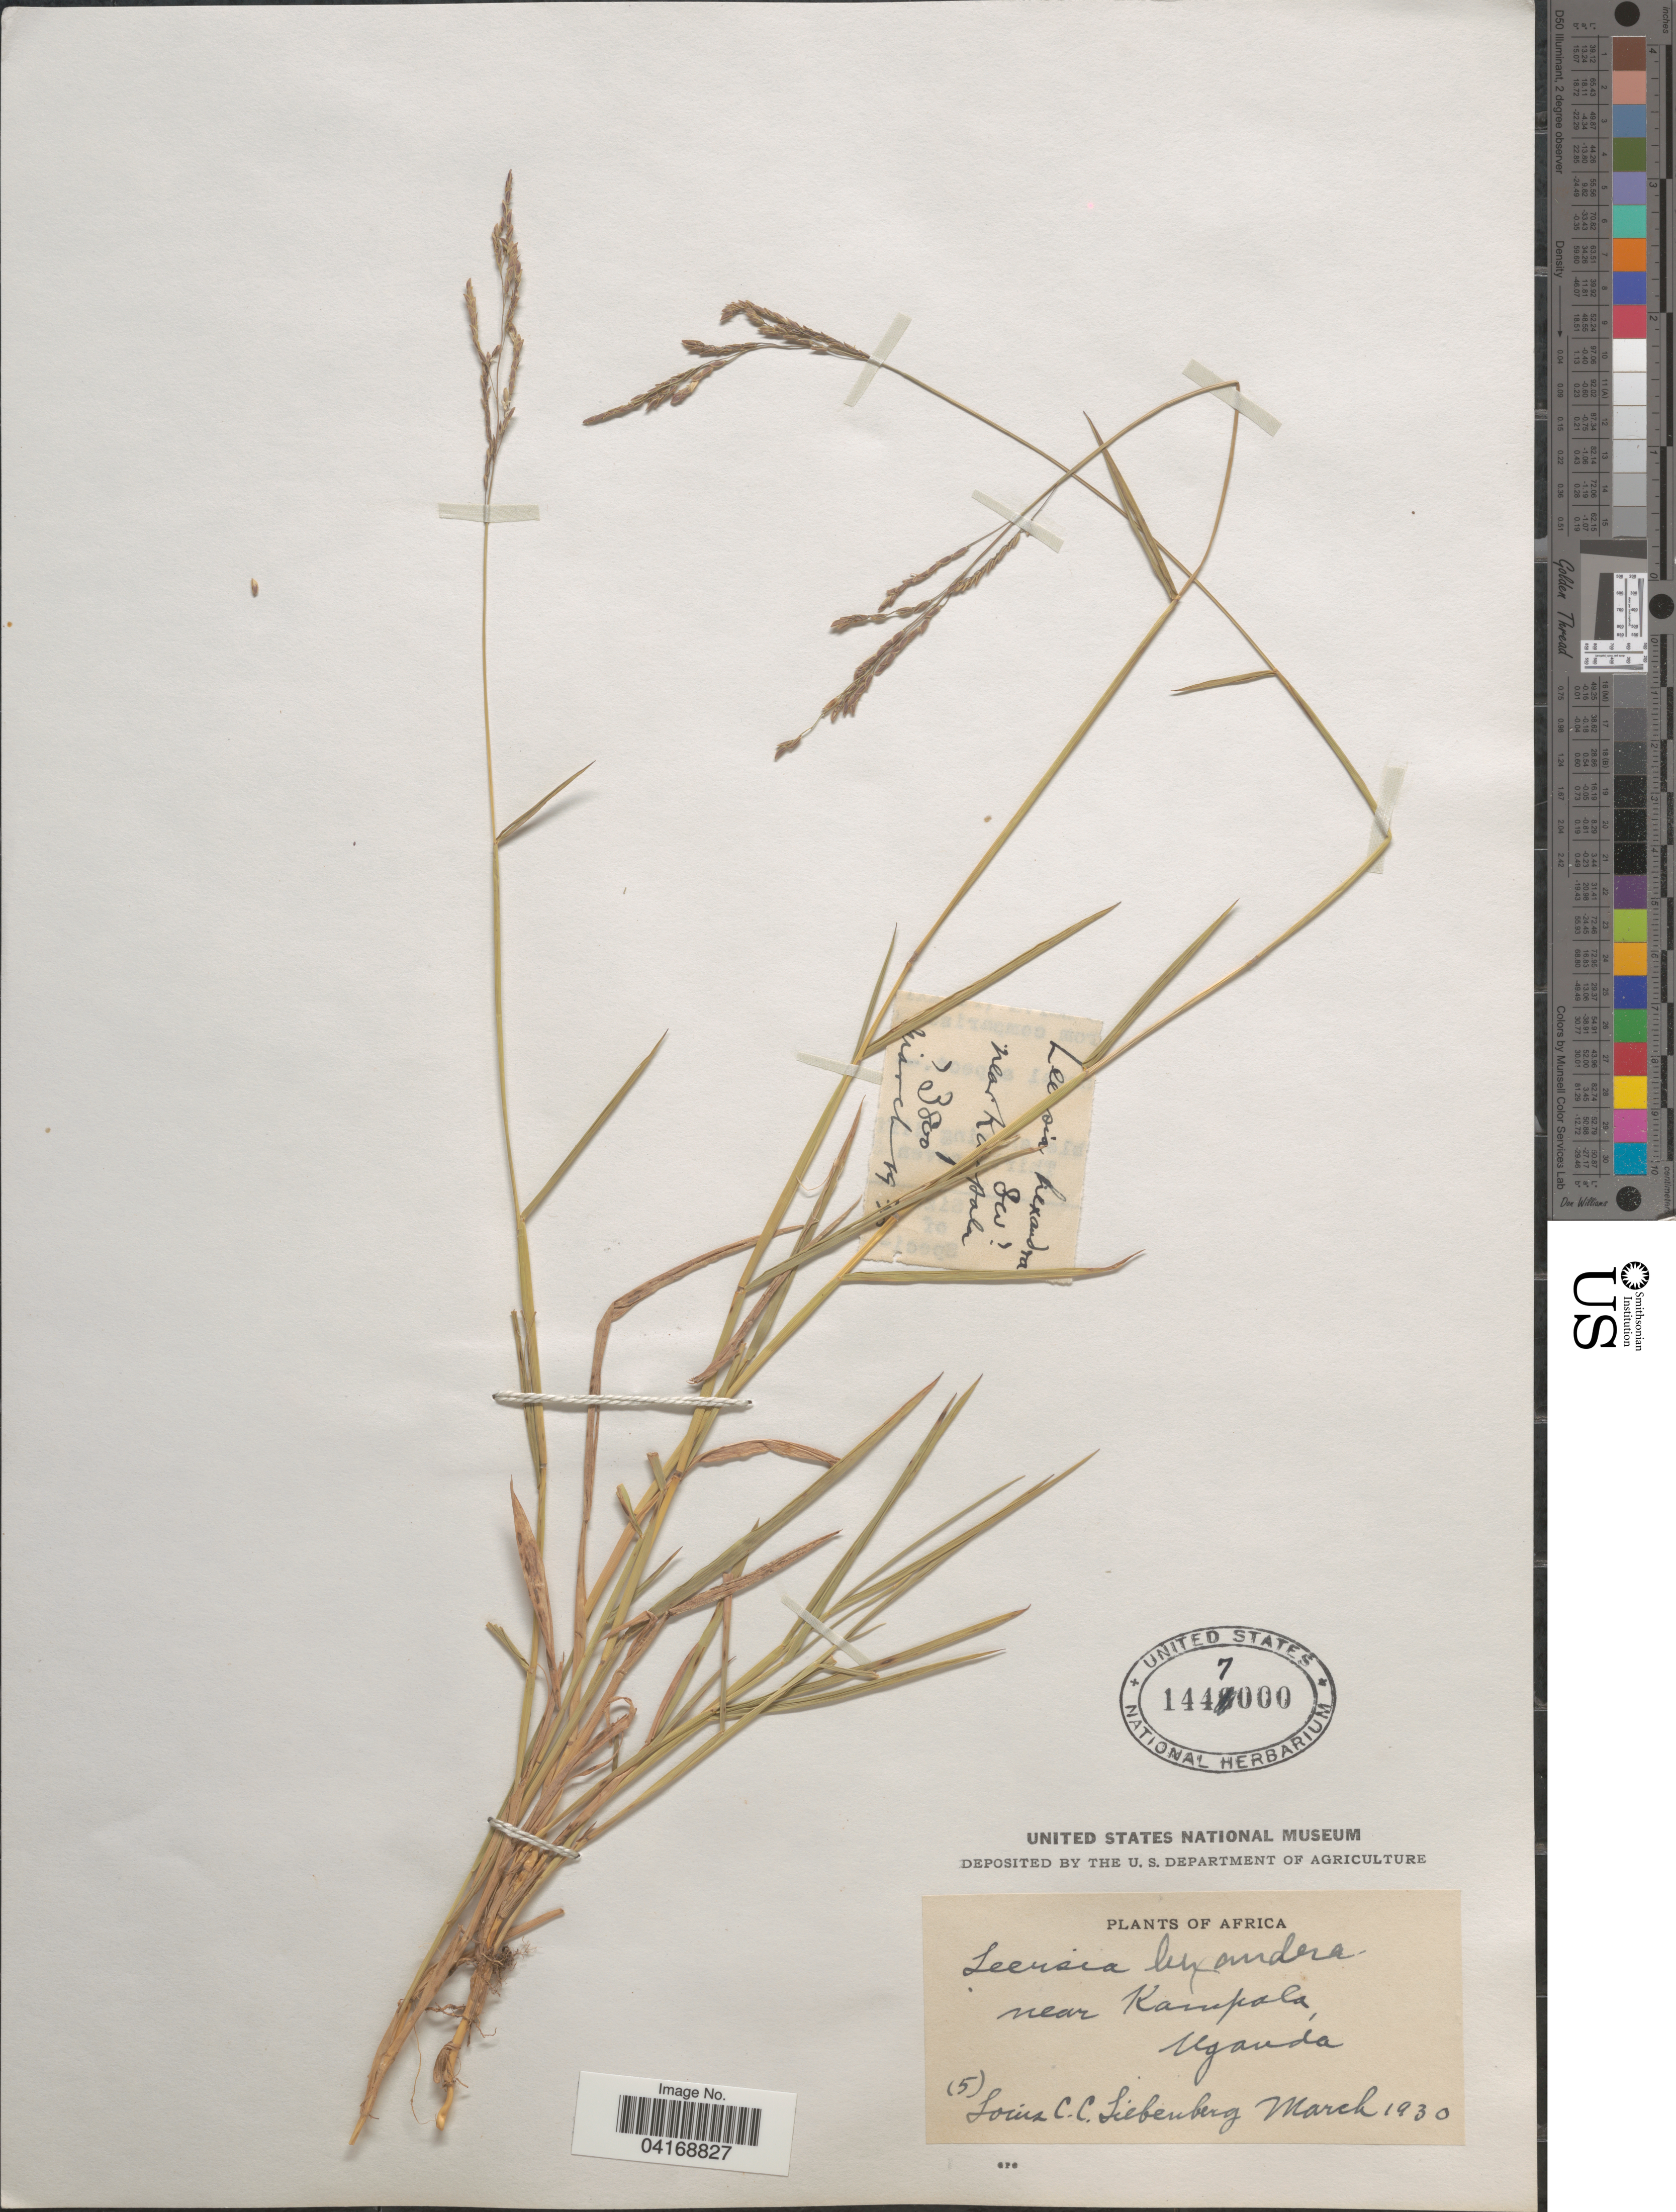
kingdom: Plantae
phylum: Tracheophyta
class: Liliopsida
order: Poales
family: Poaceae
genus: Leersia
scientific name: Leersia hexandra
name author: Sw.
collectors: L. Liebenberg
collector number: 5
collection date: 1930-03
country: Uganda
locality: Near Kampala.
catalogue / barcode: US 1447000